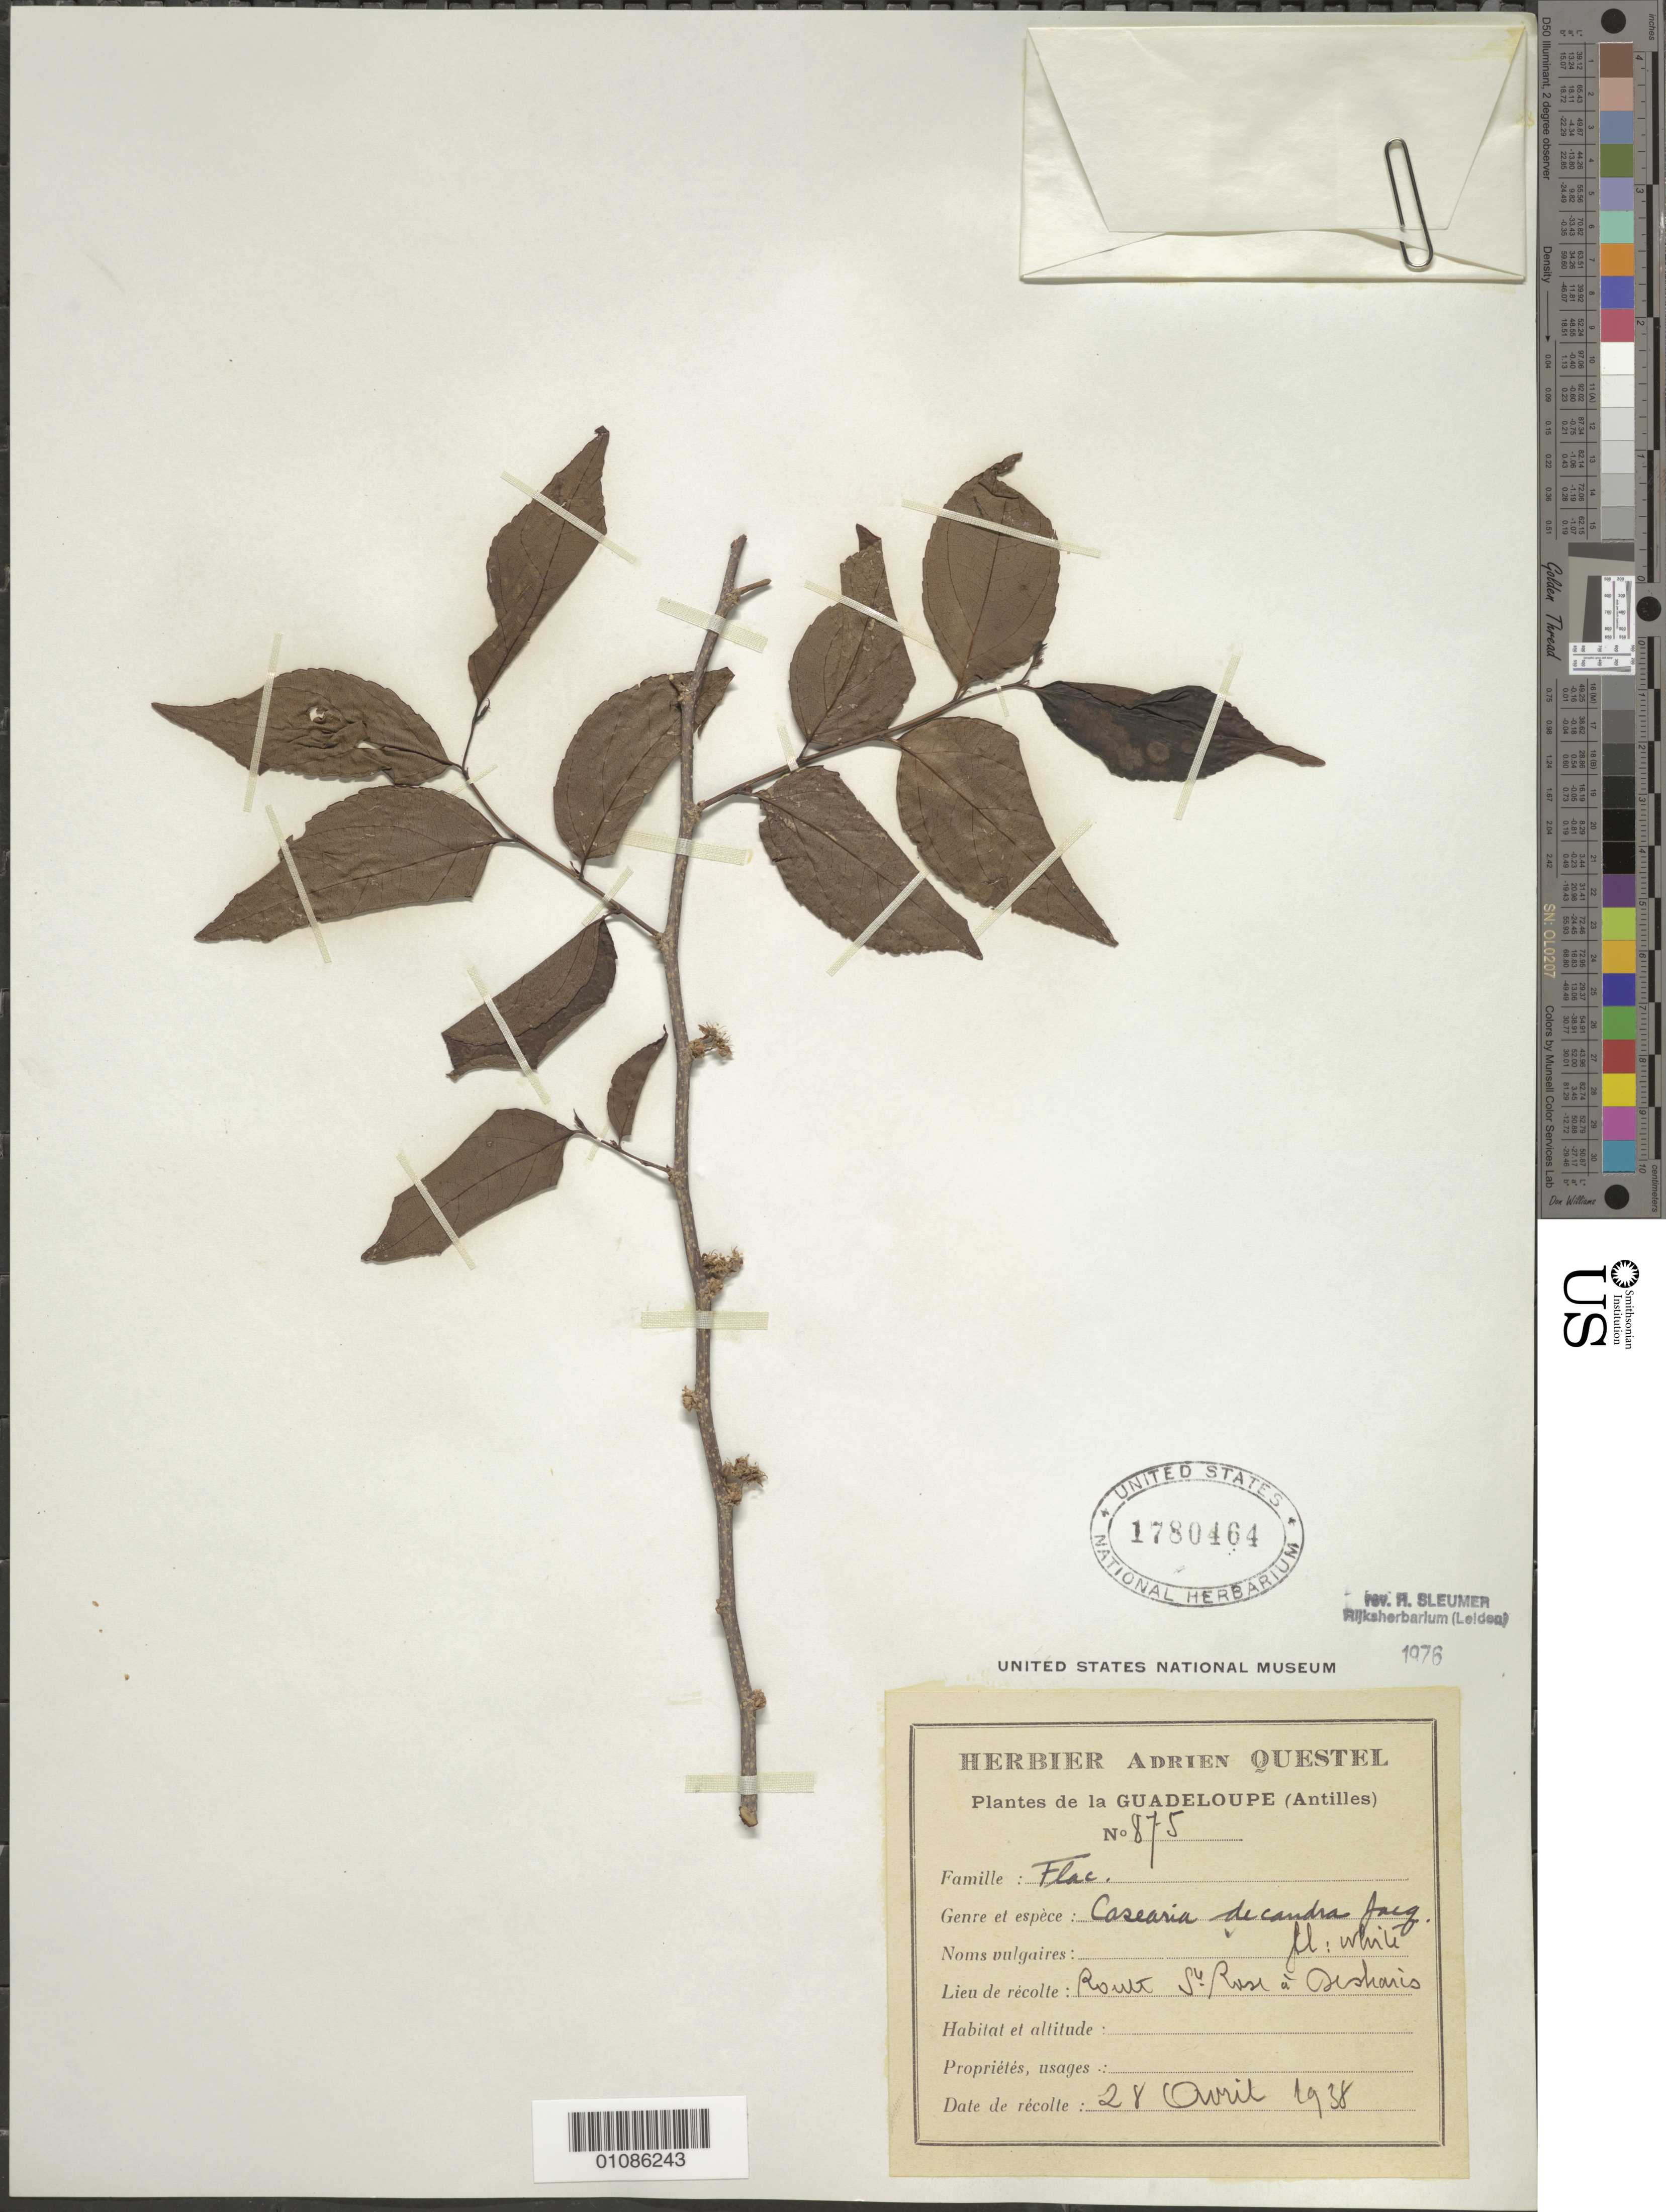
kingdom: Plantae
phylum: Tracheophyta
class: Magnoliopsida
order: Malpighiales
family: Salicaceae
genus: Casearia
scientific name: Casearia decandra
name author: Jacq.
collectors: A. Questel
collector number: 875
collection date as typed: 28 Apr 1938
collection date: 1938-04-28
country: Guadeloupe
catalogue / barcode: US 1780464